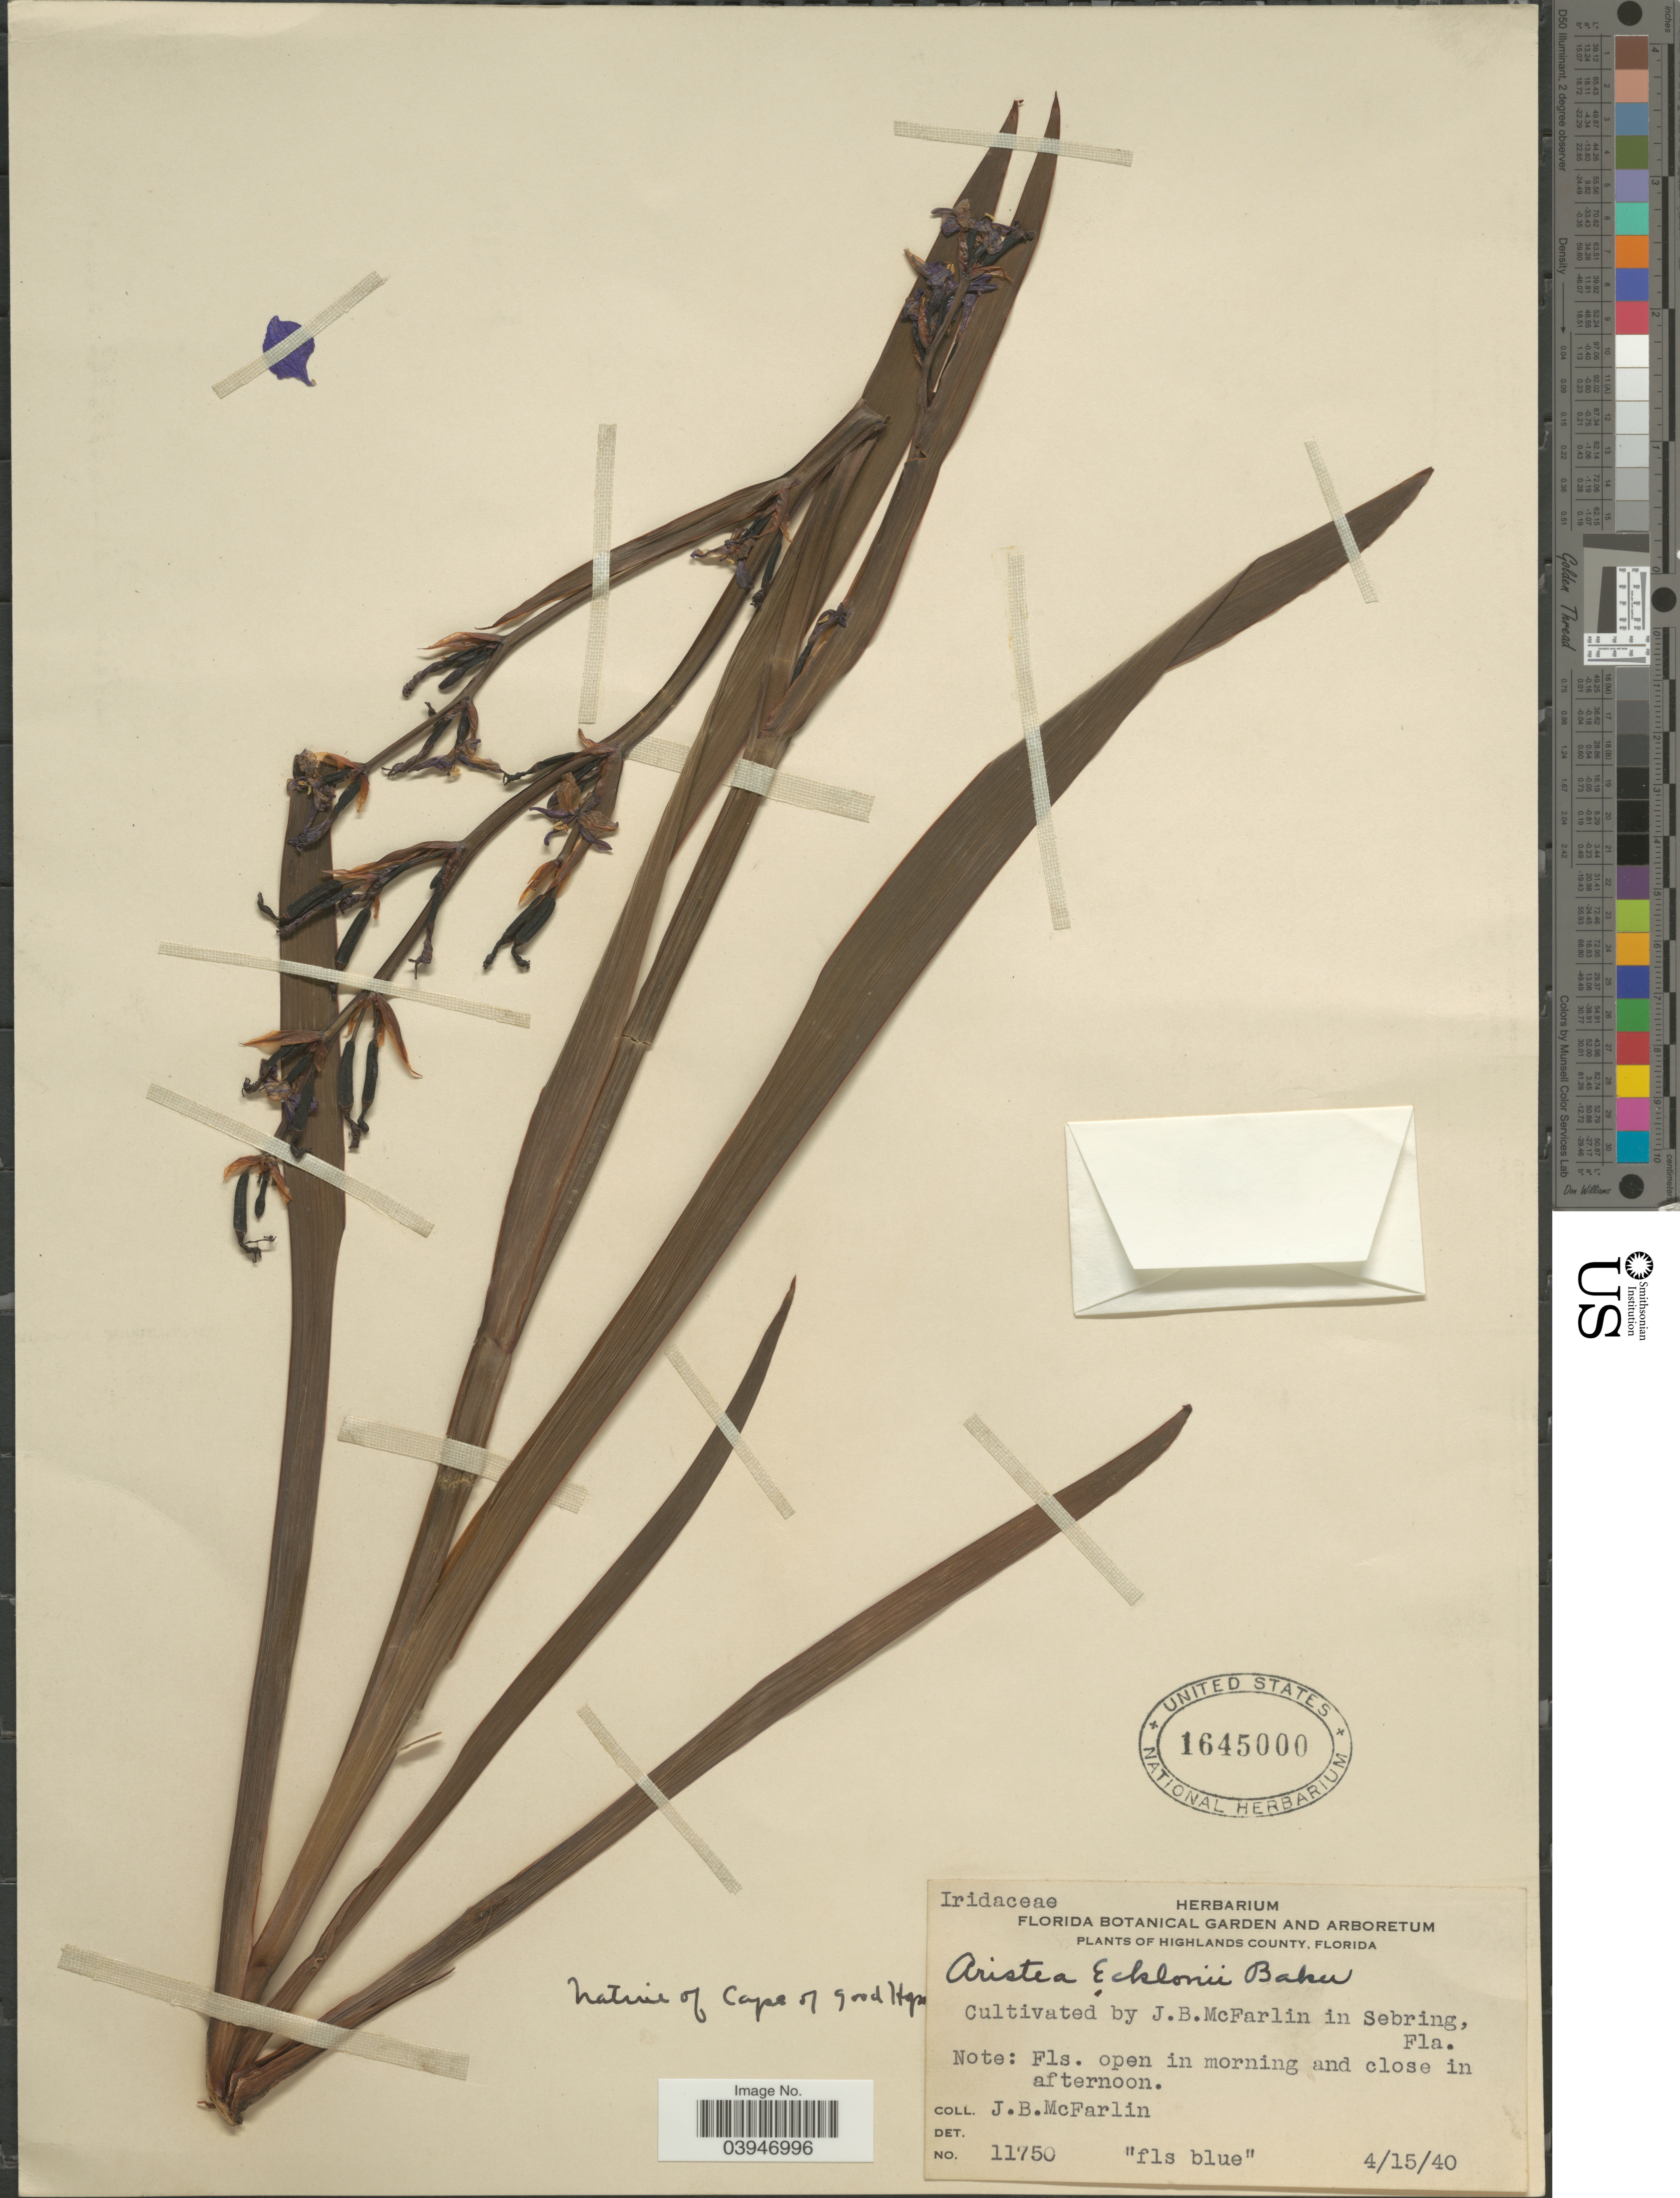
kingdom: Plantae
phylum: Tracheophyta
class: Liliopsida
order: Asparagales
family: Iridaceae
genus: Aristea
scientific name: Aristea ecklonii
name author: Baker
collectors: J. McFarlin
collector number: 11750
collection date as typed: Transcribed d/m/y: 15/4/40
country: United States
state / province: Florida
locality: In Sebring.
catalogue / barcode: US 1645000